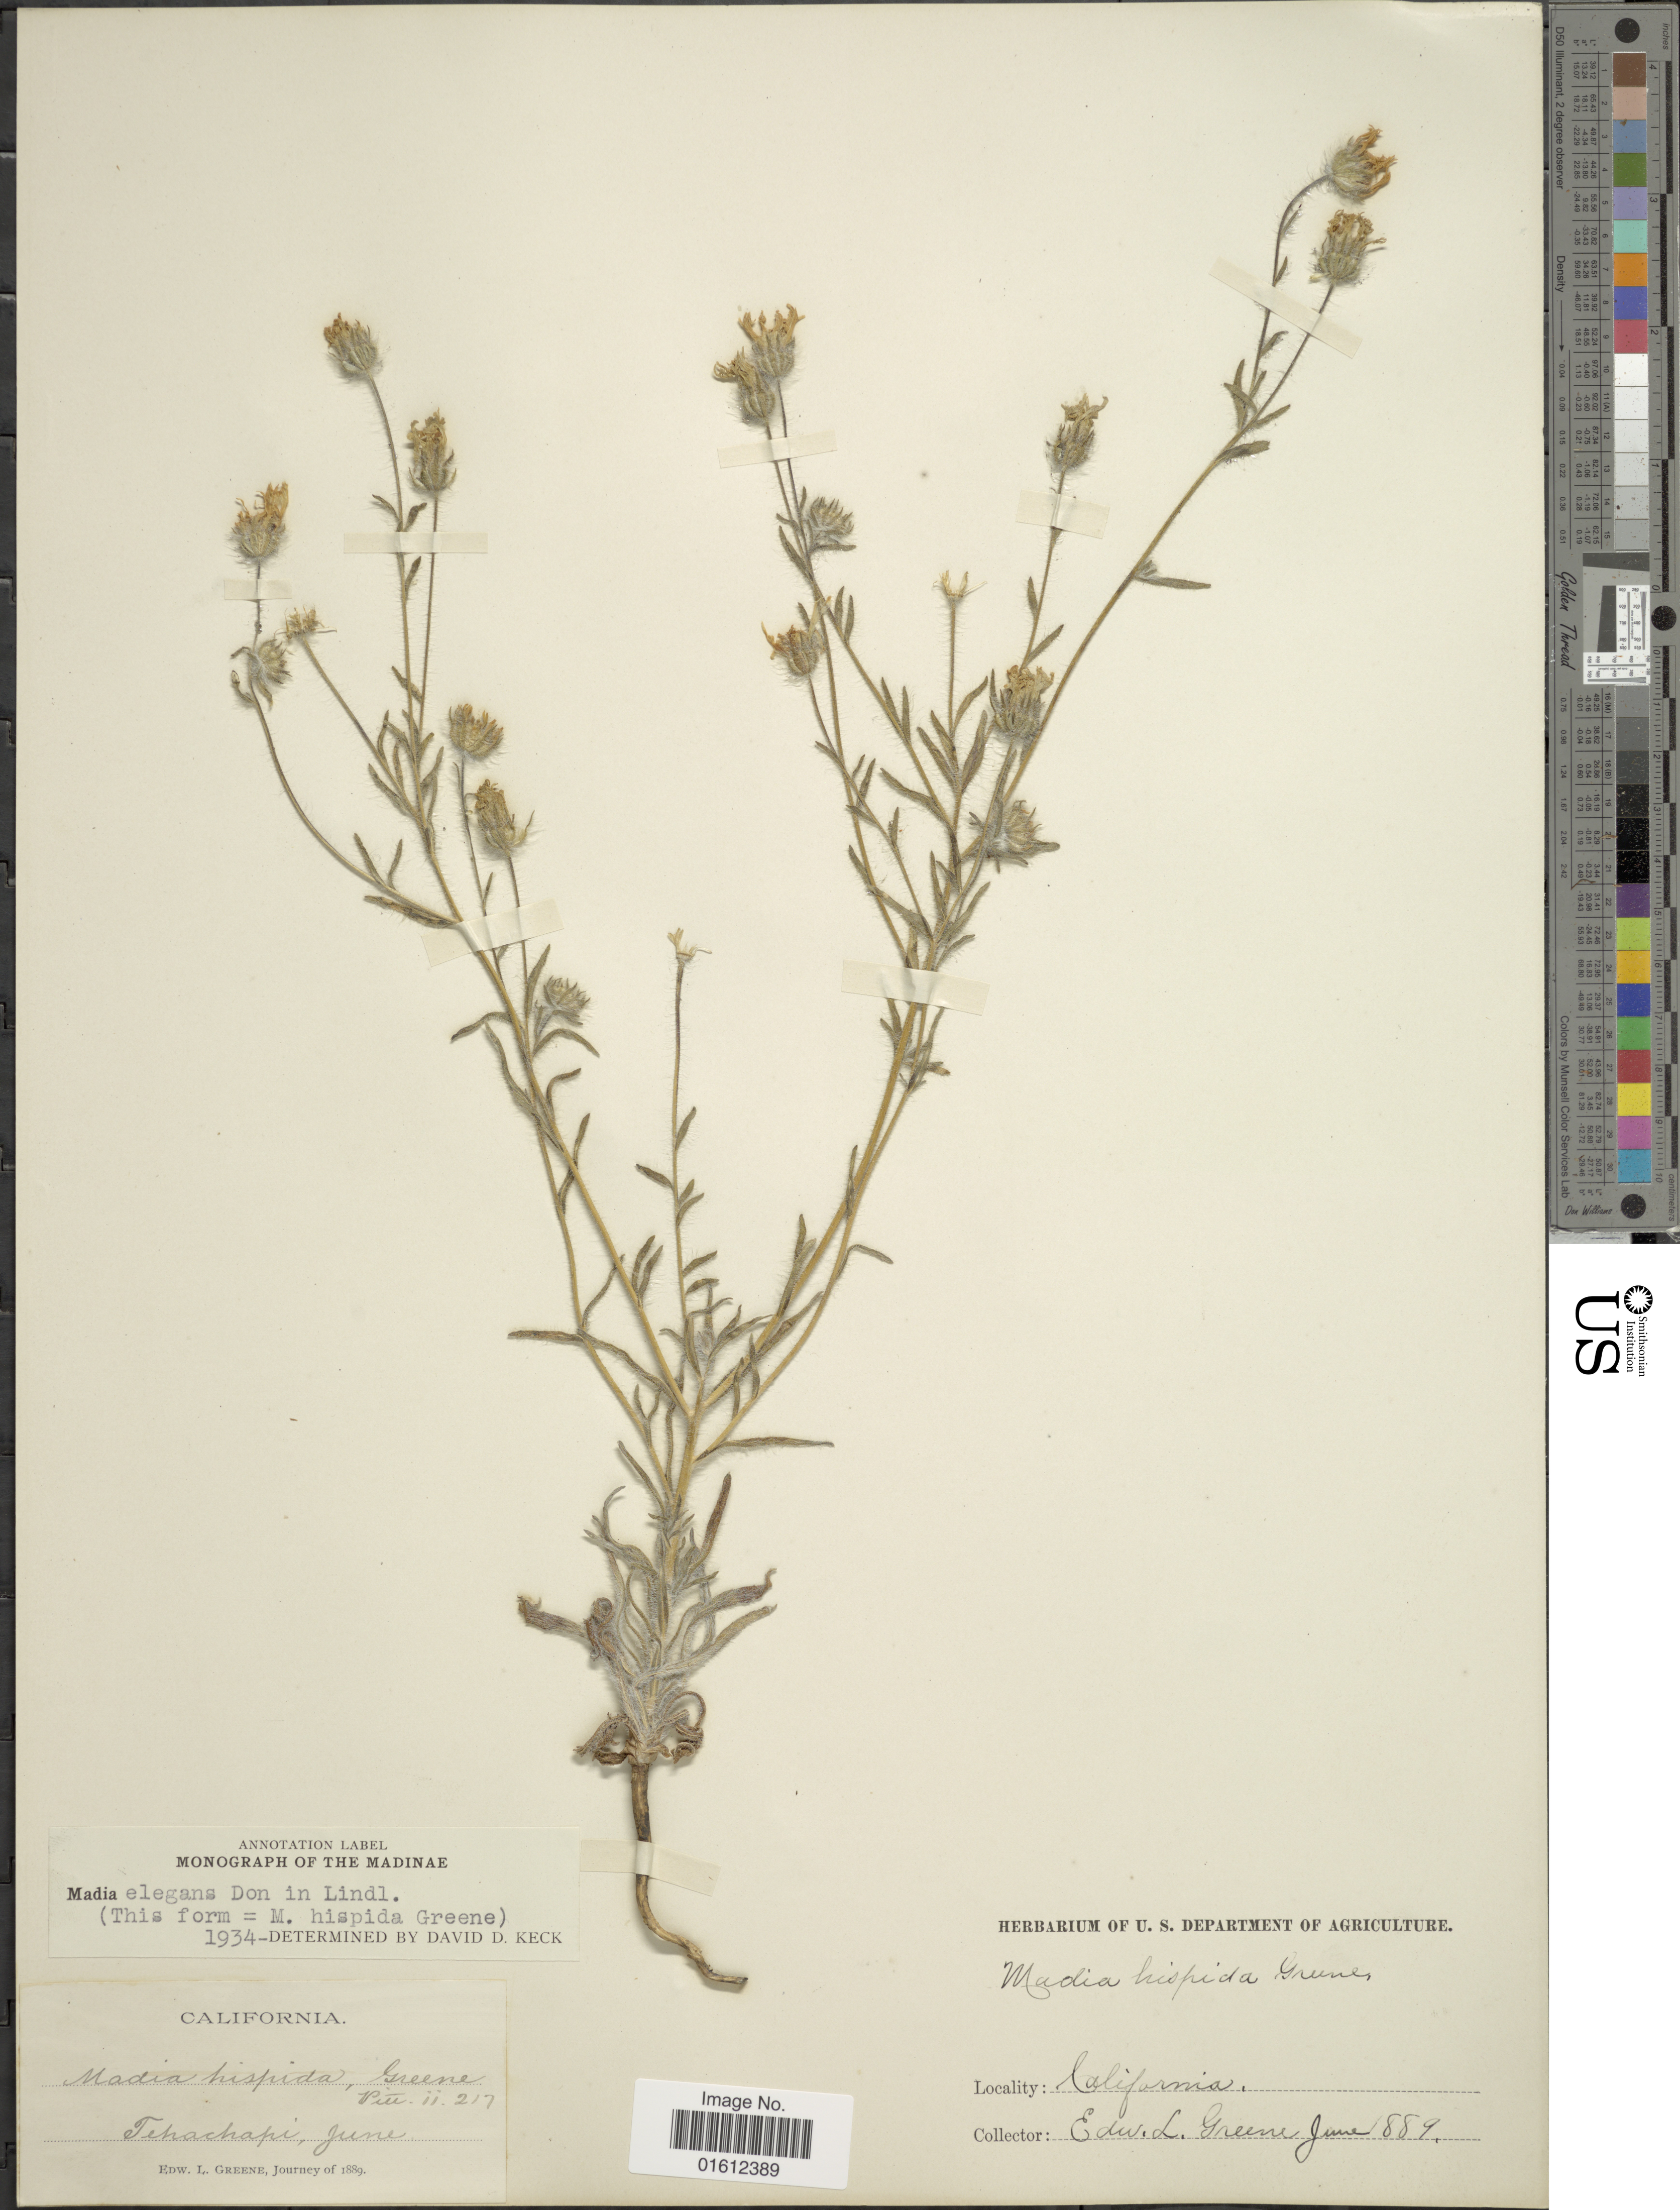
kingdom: Plantae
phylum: Tracheophyta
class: Magnoliopsida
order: Asterales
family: Asteraceae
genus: Madia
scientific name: Madia elegans var. hispida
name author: (DC.) H.M. Hall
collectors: E. L. Greene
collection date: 1889-06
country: United States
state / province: California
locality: Tehachapi.